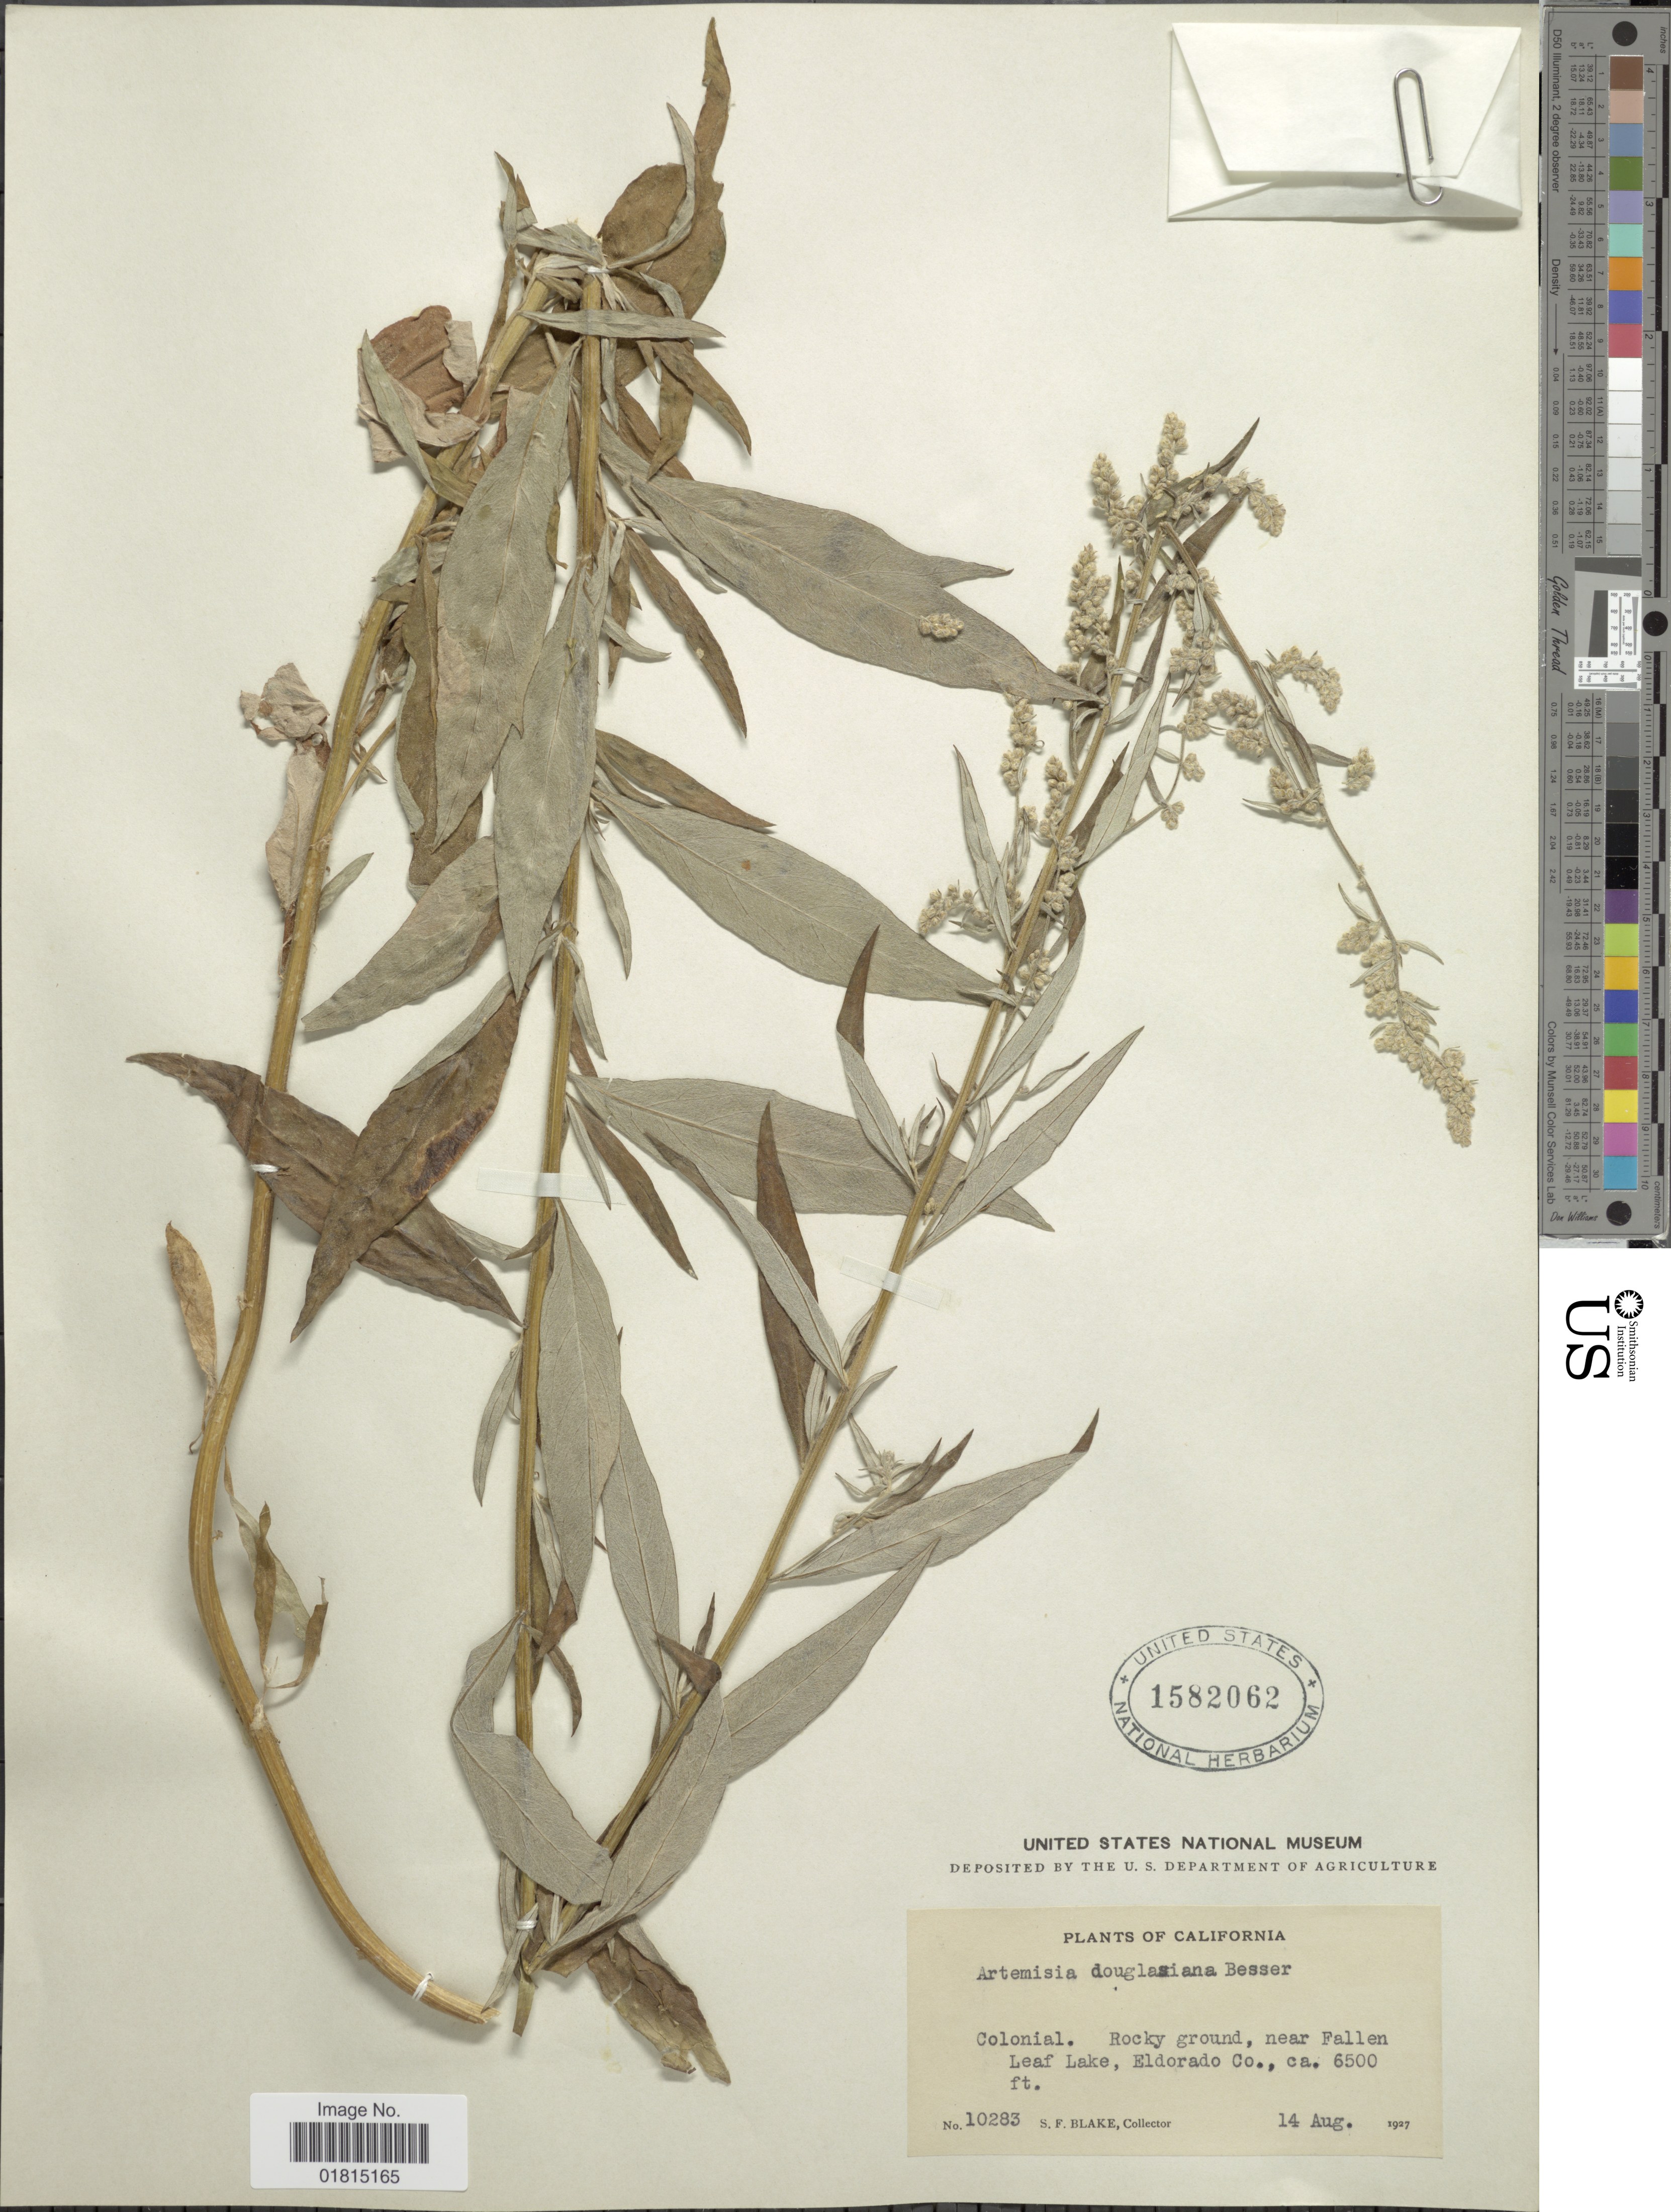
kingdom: Plantae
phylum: Tracheophyta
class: Magnoliopsida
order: Asterales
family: Asteraceae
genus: Artemisia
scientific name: Artemisia douglasiana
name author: Besser ex Hook.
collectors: S. Blake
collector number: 10283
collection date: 1927-08-14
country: United States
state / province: California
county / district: El Dorado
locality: Rocky ground, near Falls Leaf Lake, Eldorado Co.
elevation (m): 1981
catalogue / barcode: US 1582062